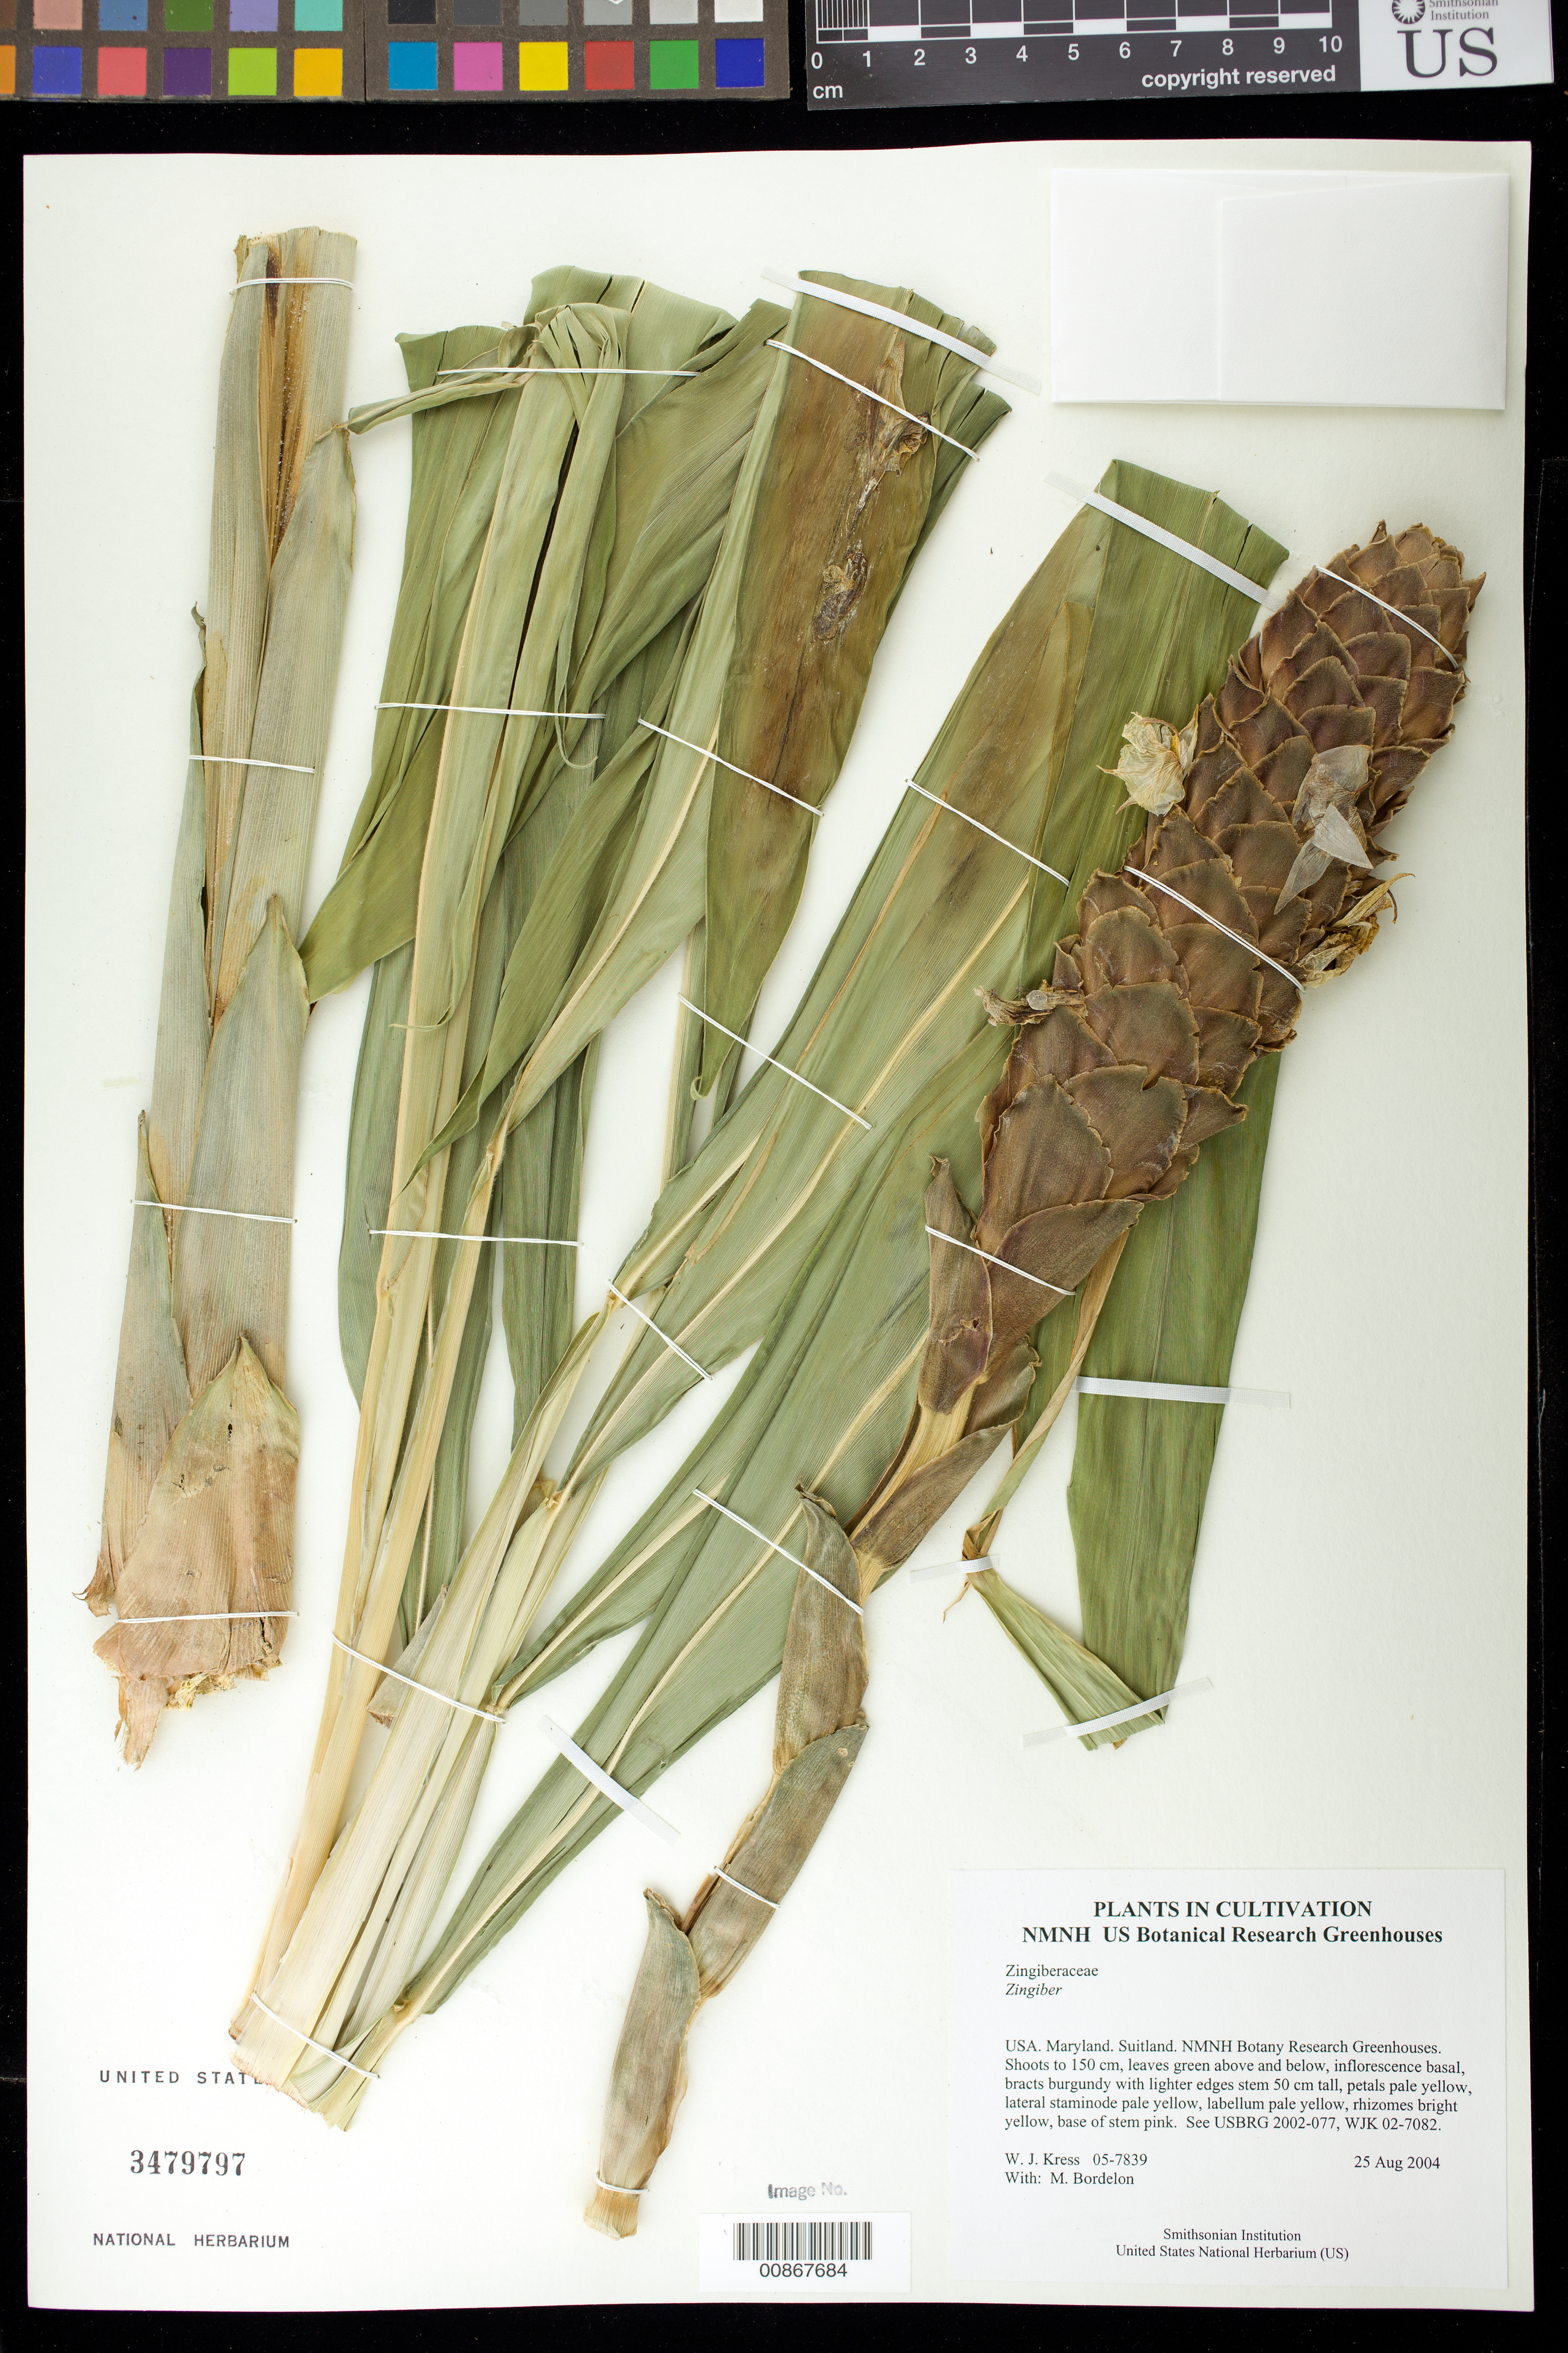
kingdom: Plantae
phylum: Tracheophyta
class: Liliopsida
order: Zingiberales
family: Zingiberaceae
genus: Zingiber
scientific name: Zingiber sp.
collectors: W. J. Kress & M. Bordelon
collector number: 05-7839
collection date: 2004-08-25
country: United States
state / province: Maryland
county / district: Prince George's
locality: NMNH Botany Research Greenhouses. Suitland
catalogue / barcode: US 3479797